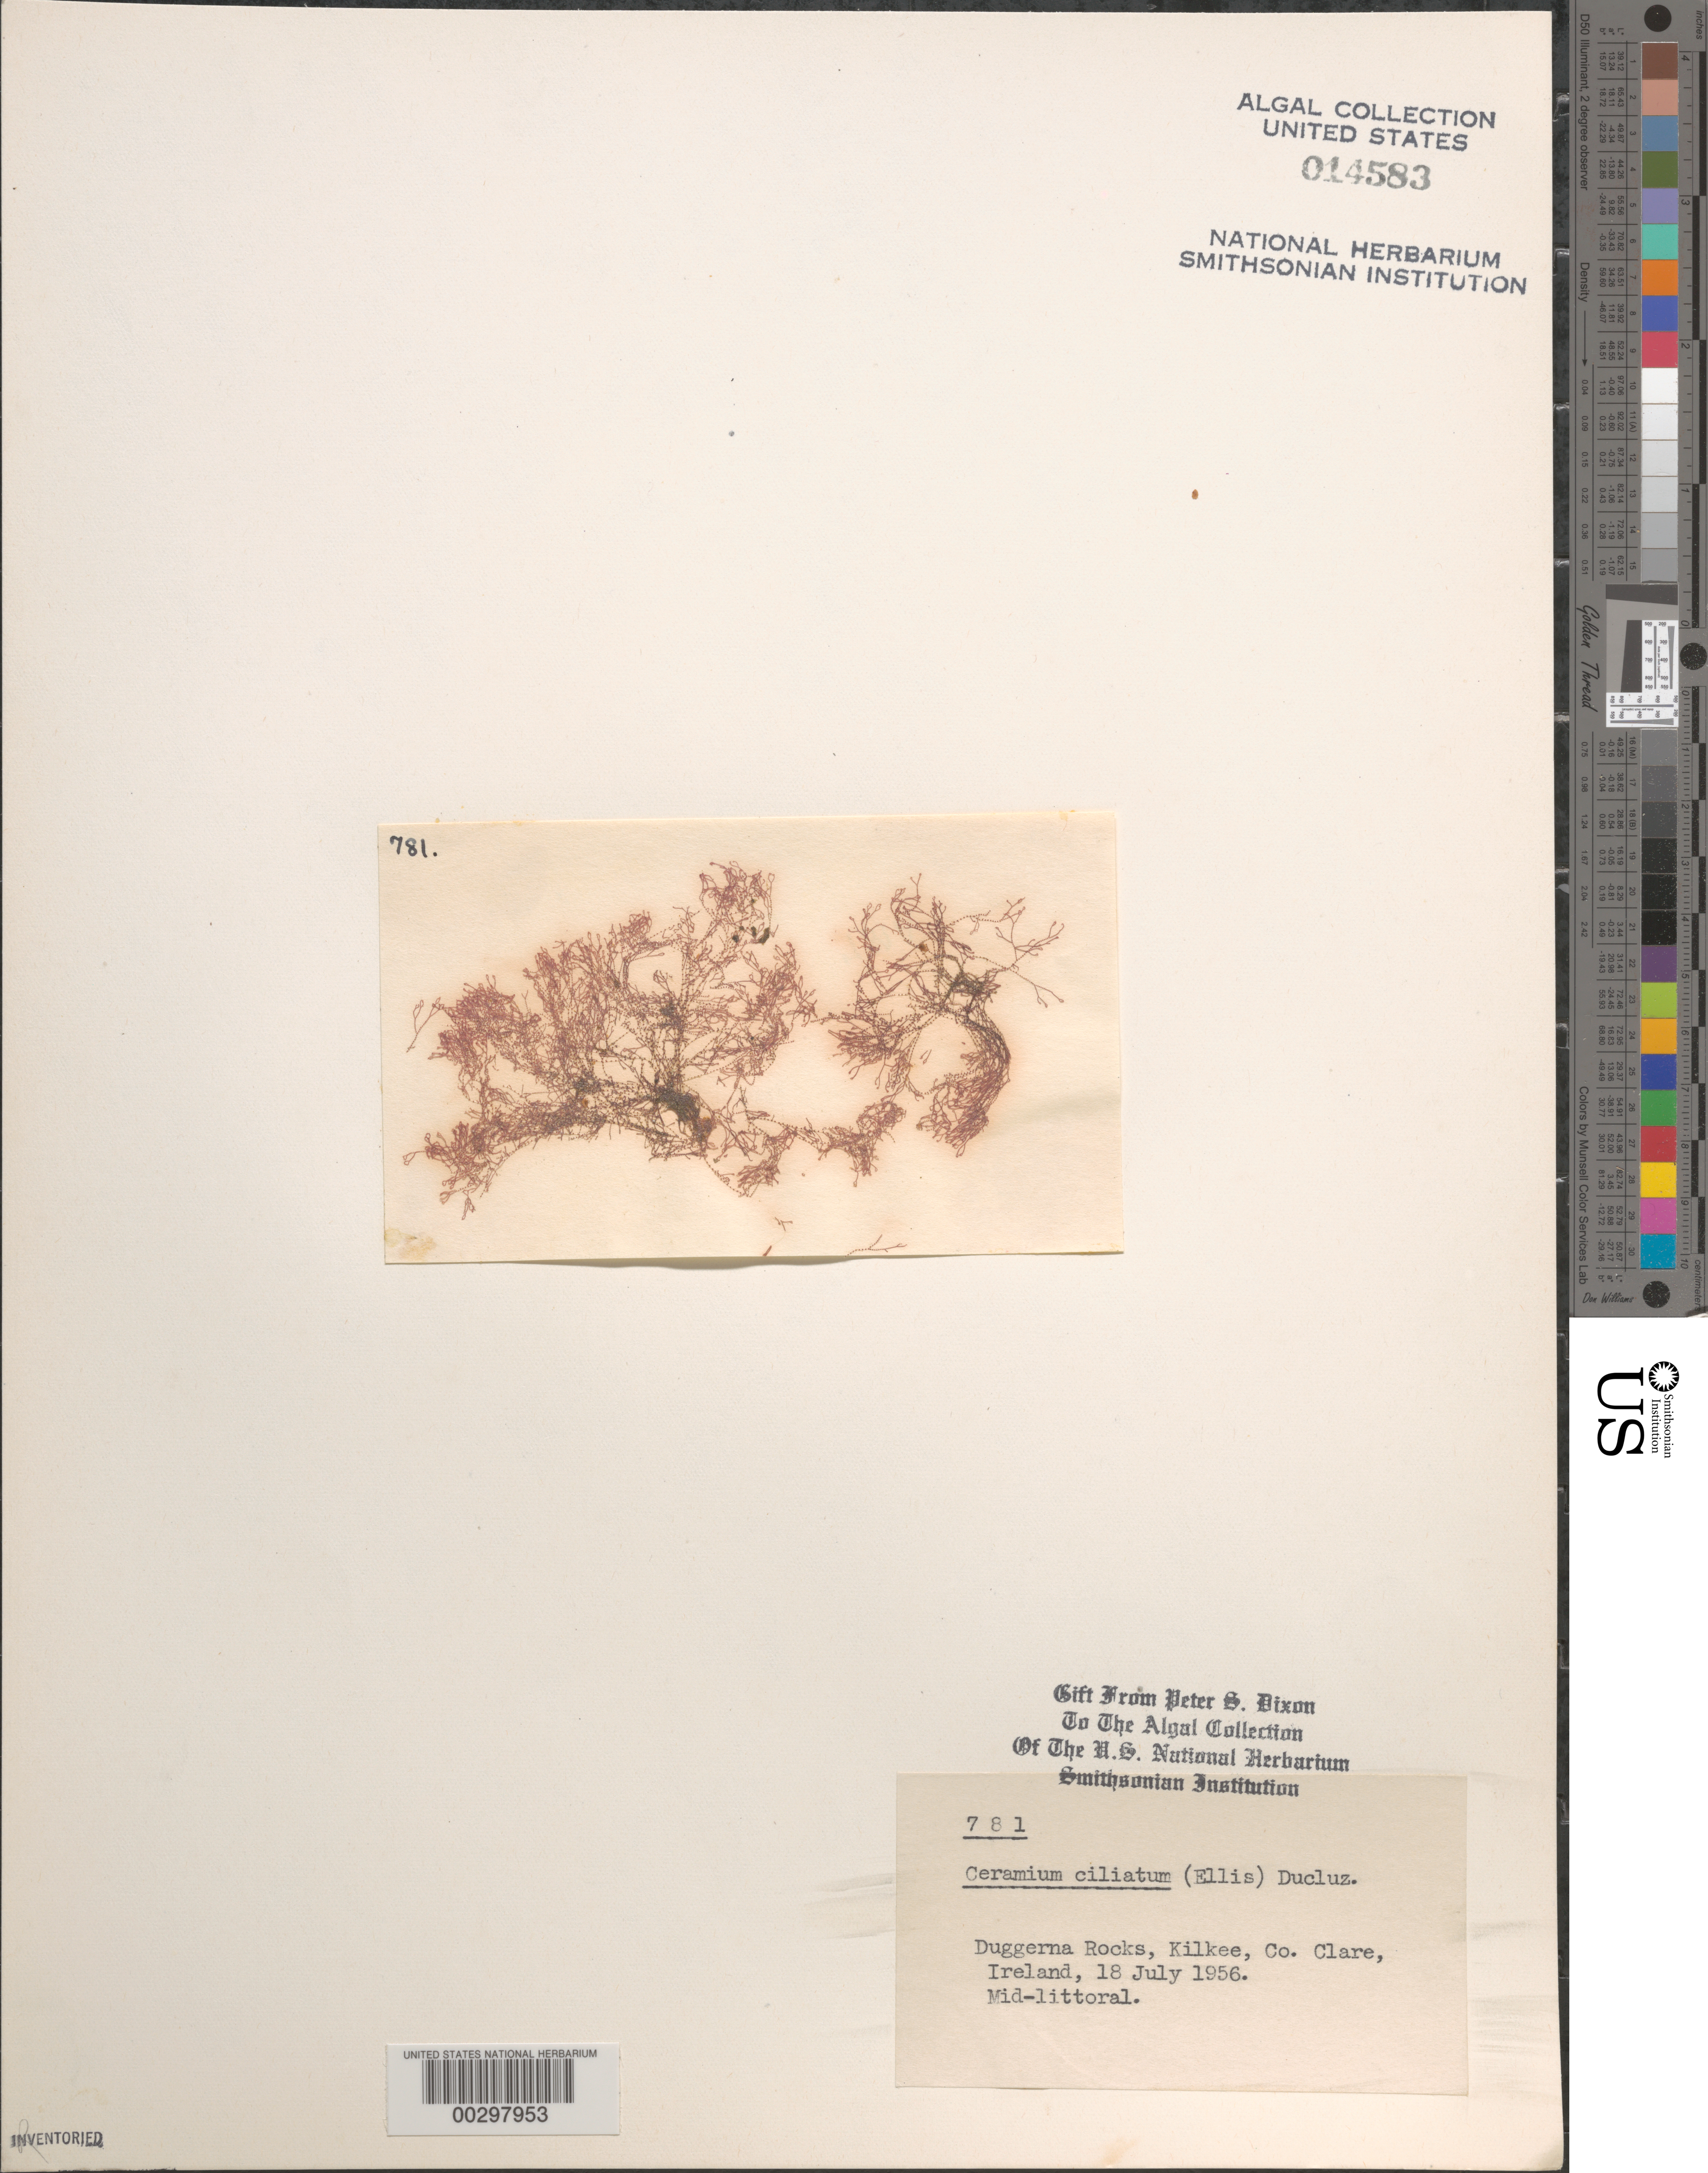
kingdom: Plantae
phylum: Rhodophyta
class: Florideophyceae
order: Ceramiales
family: Ceramiaceae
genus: Ceramium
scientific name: Ceramium ciliatum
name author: (J. Ellis) Ducluzeau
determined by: Dixon, P. S.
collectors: P. S. Dixon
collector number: PSD 781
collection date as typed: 18 Jul 1956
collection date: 1956-07-18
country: Ireland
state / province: Munster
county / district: Clare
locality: Duggerna Rocks, Kilkee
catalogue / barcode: US 14583